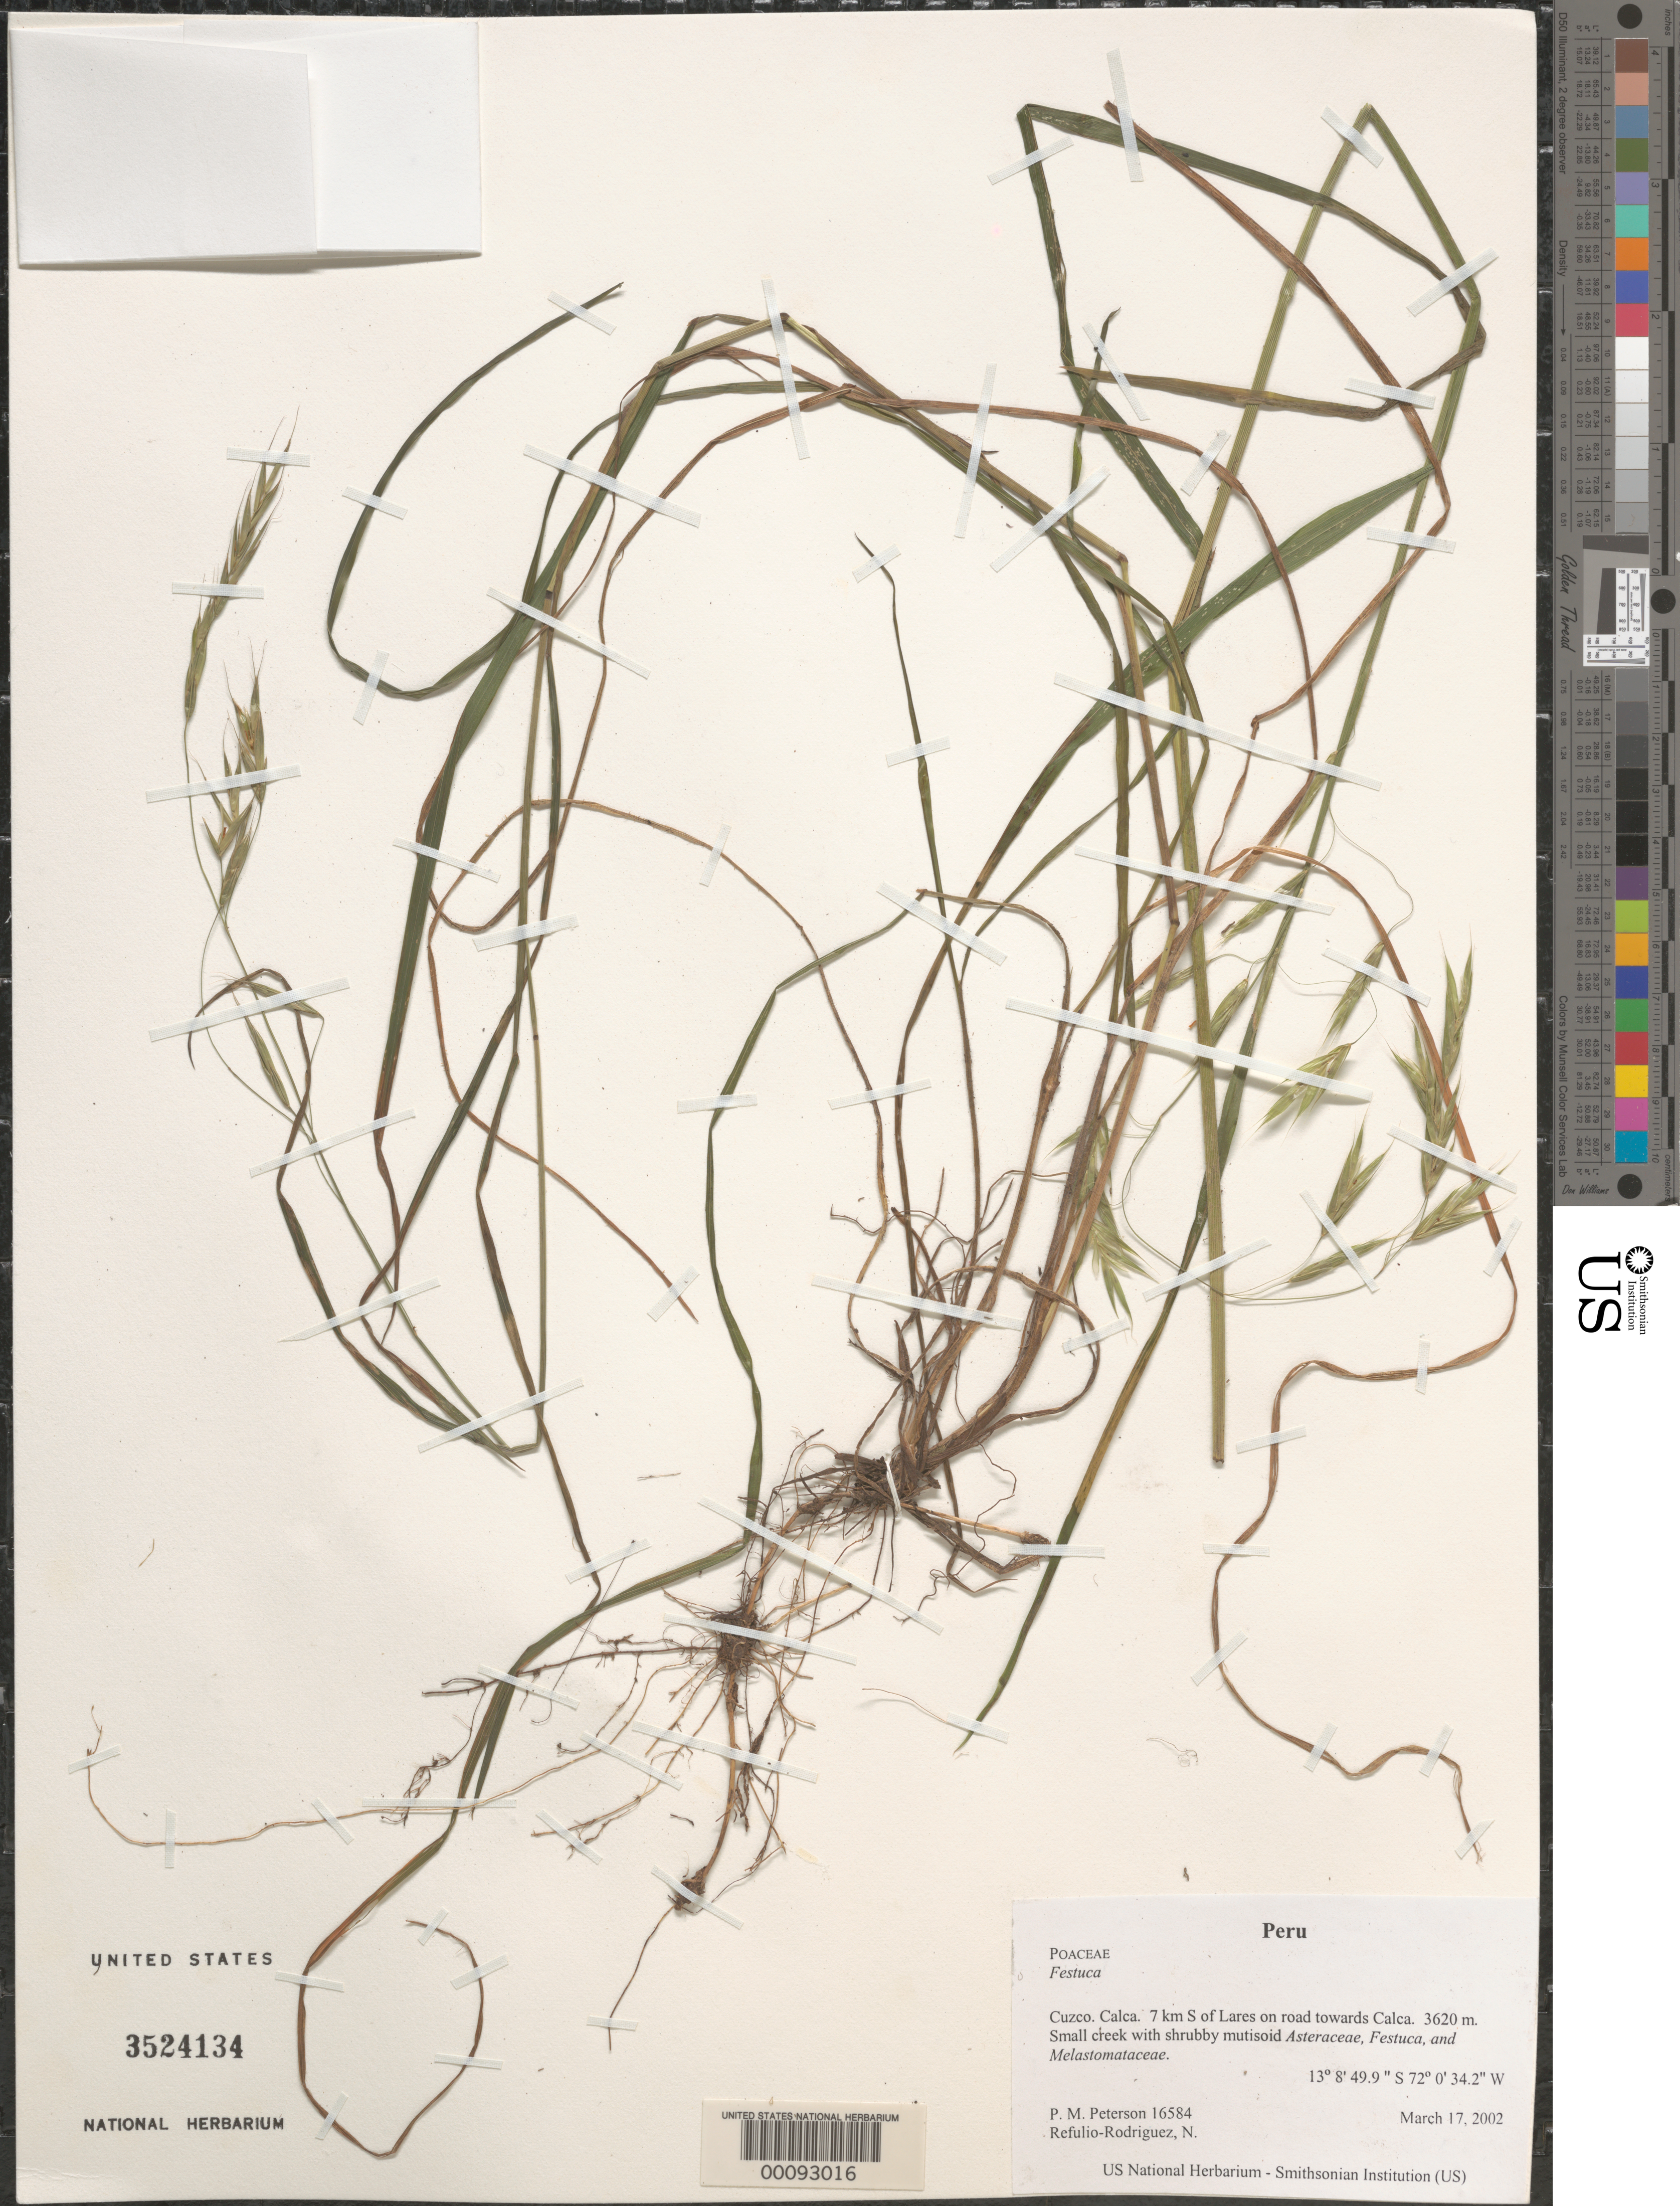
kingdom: Plantae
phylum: Tracheophyta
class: Liliopsida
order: Poales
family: Poaceae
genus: Festuca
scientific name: Festuca sp.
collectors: P. M. Peterson & N. Refulio-Rodríguez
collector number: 16584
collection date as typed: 17 Mar 2002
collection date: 2002-03-17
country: Peru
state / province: Cusco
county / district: Calca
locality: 7 km S of Lares on road towards Calca.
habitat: Small creek with shruby mutisoid ~Asteraceae, Festuca, and Melastomataceae~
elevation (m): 3620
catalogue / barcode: US 3524134